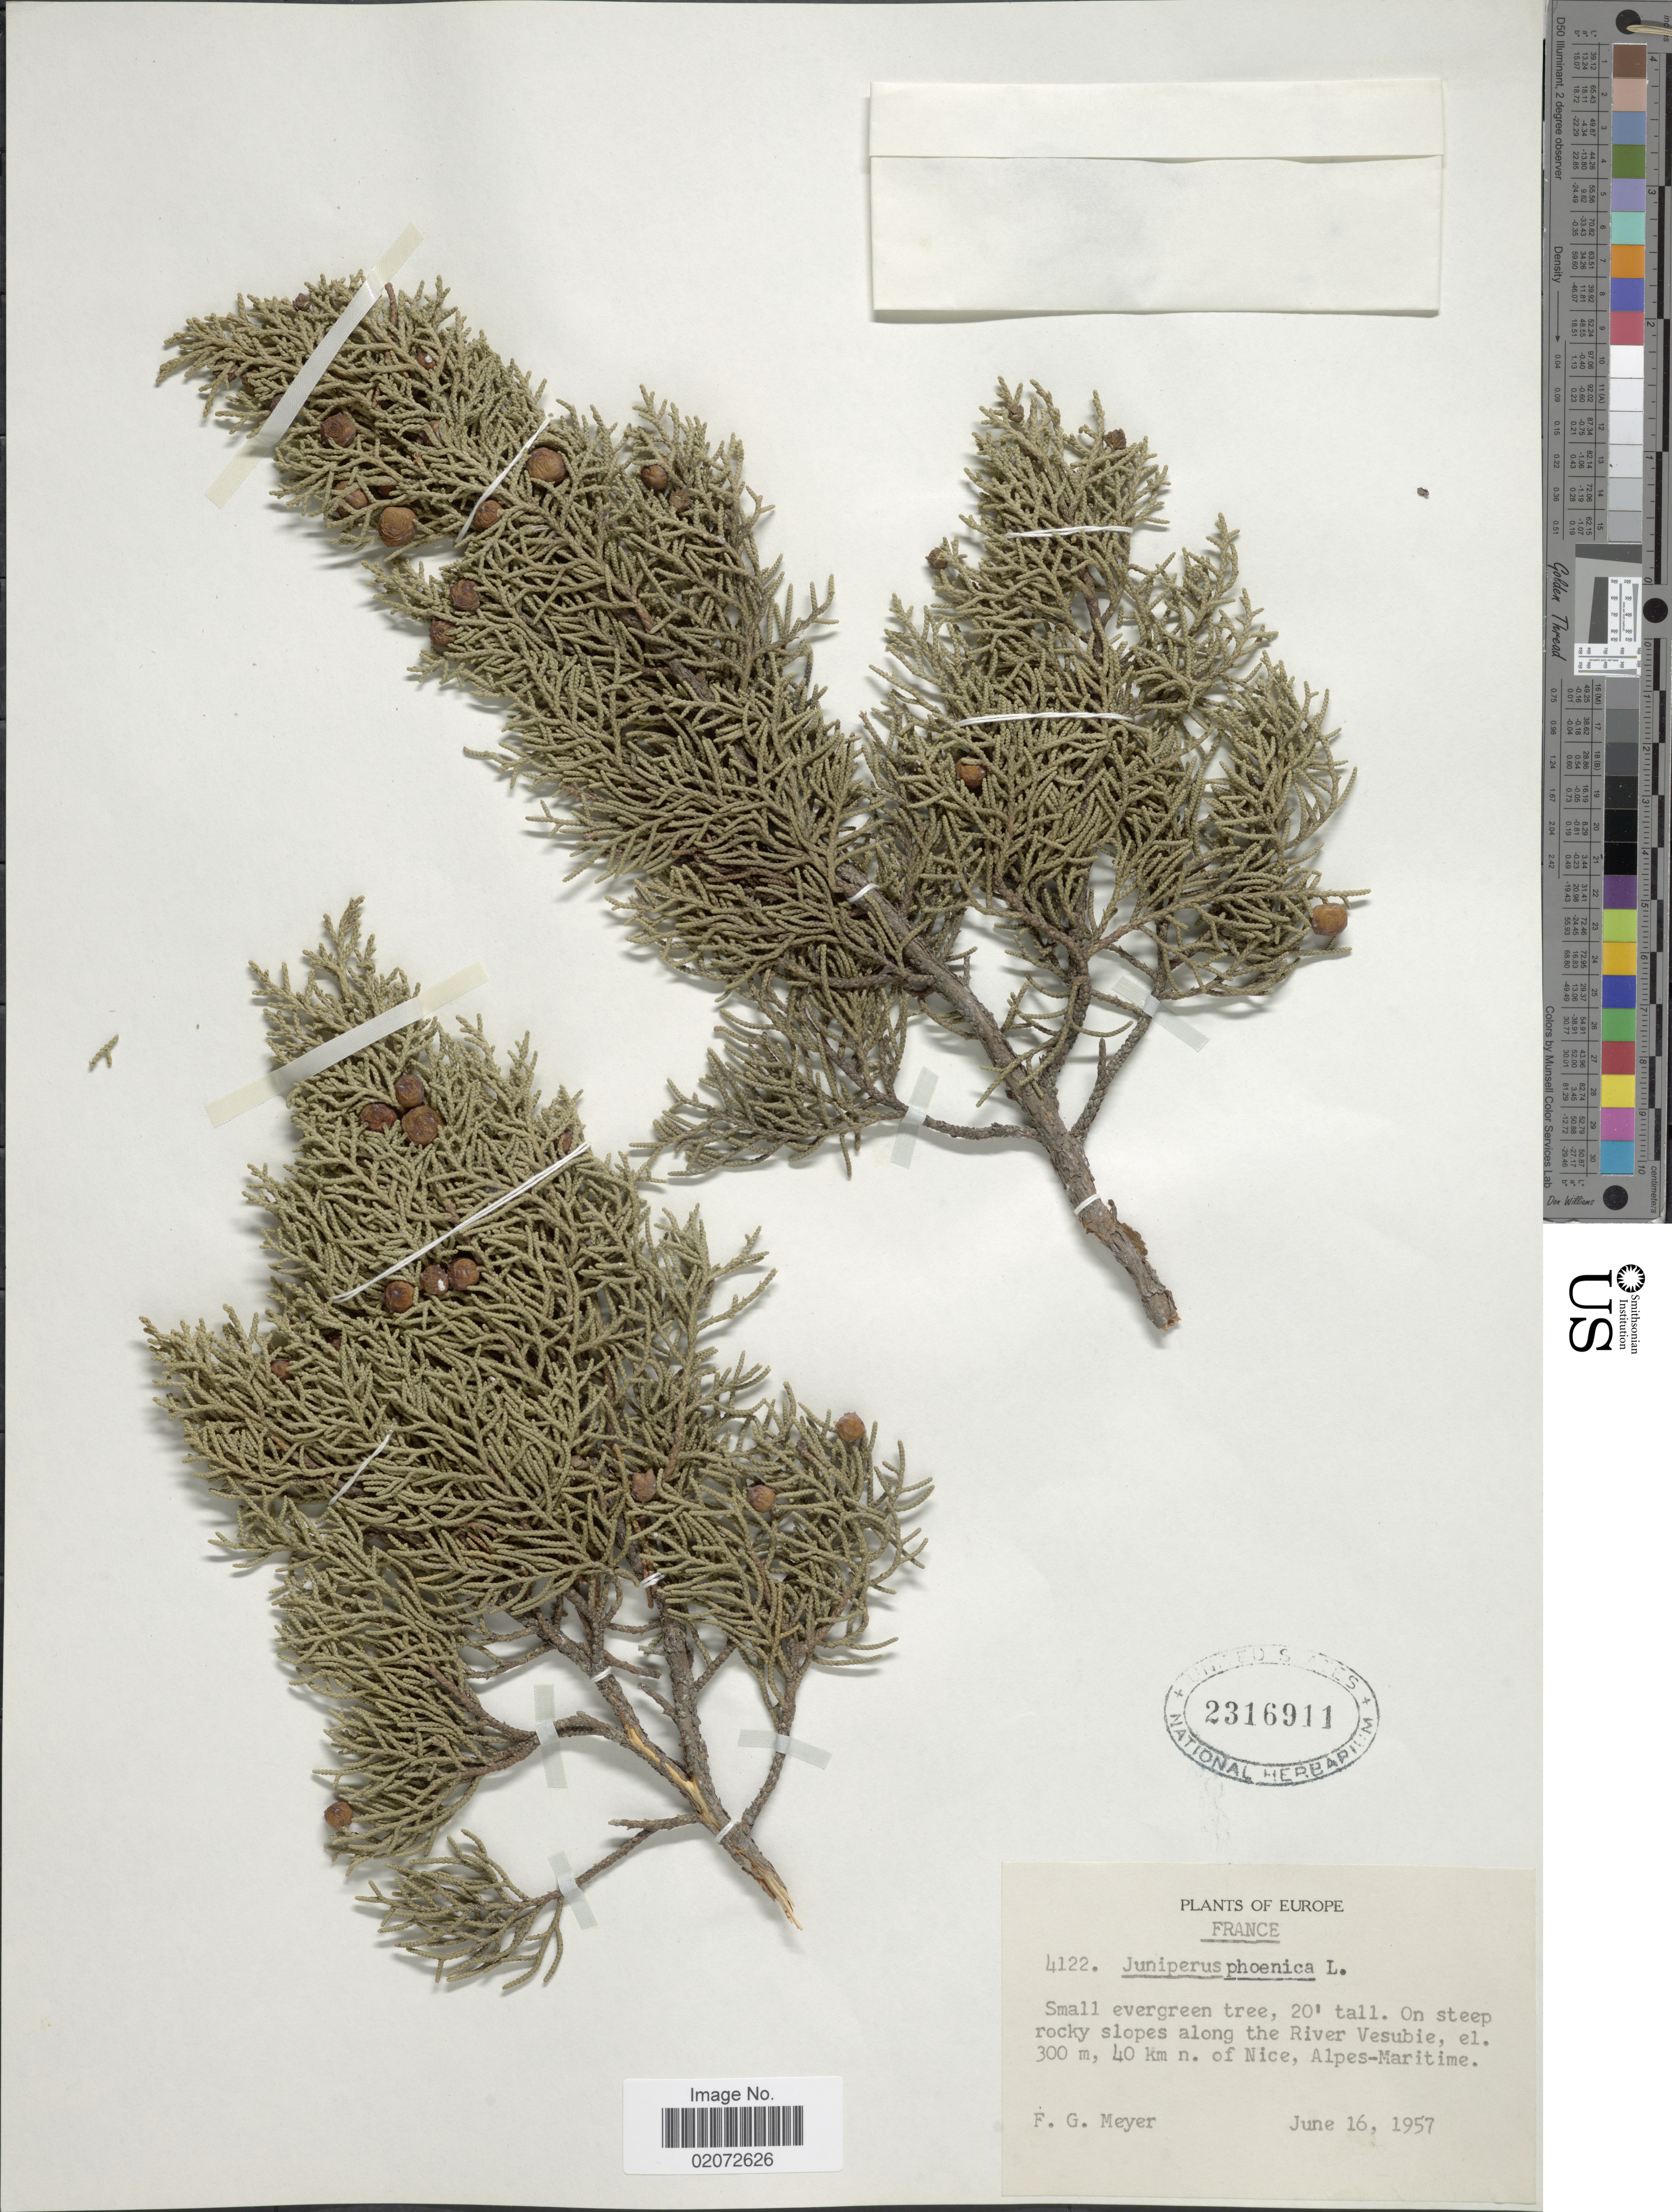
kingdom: Plantae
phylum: Tracheophyta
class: Pinopsida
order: Pinales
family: Cupressaceae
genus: Juniperus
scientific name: Juniperus phoenicea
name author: L.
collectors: F. G. Meyer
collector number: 4122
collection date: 1957-06-16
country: France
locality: Europe. On steeo rocky slopes along the River Vesubie, 40 km n. of Nice, Alpes-Maritime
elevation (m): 300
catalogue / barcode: US 2316911